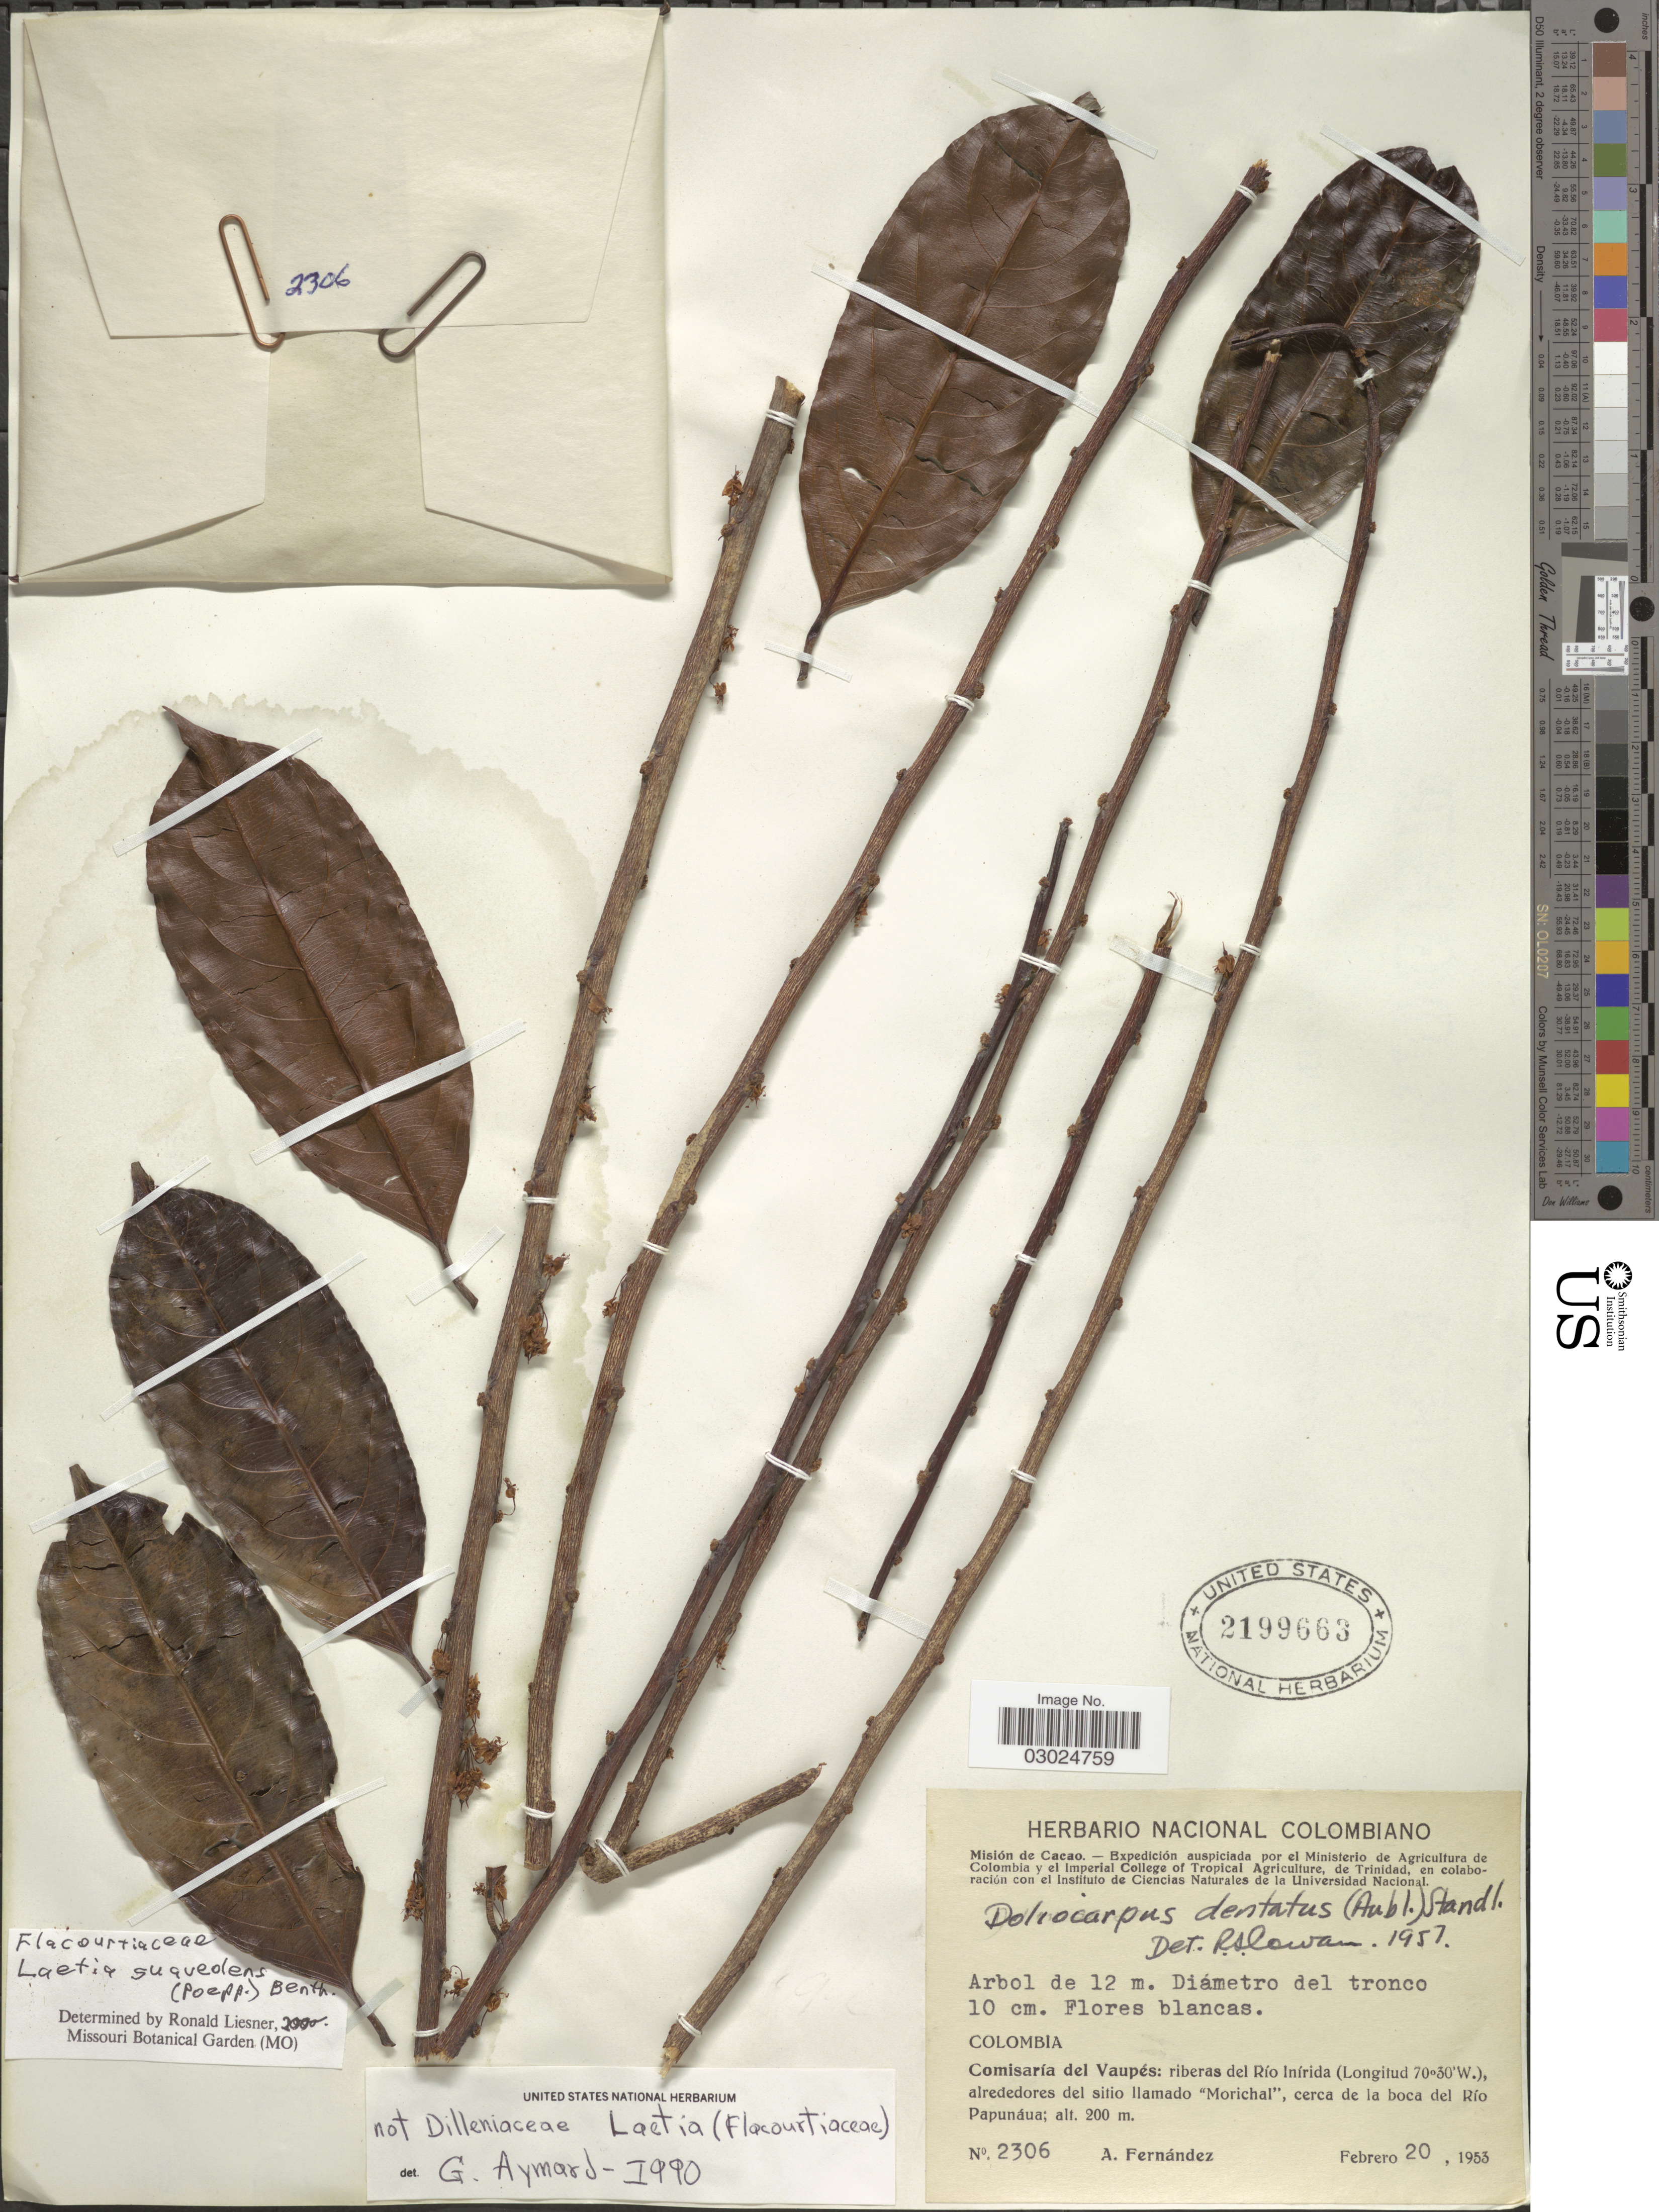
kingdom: Plantae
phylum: Tracheophyta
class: Magnoliopsida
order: Malpighiales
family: Salicaceae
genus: Laetia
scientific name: Laetia suaveolens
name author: (Poepp.) Benth.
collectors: A. Fernandez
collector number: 2306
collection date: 1953-02-20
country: Colombia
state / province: Vaupés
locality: Comisaría del Vaupés: riberas del Río Inírida, alrededores del sitio llamado "Morichal", cerca de la boca del Rio Papunáua.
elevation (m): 200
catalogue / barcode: US 2199663